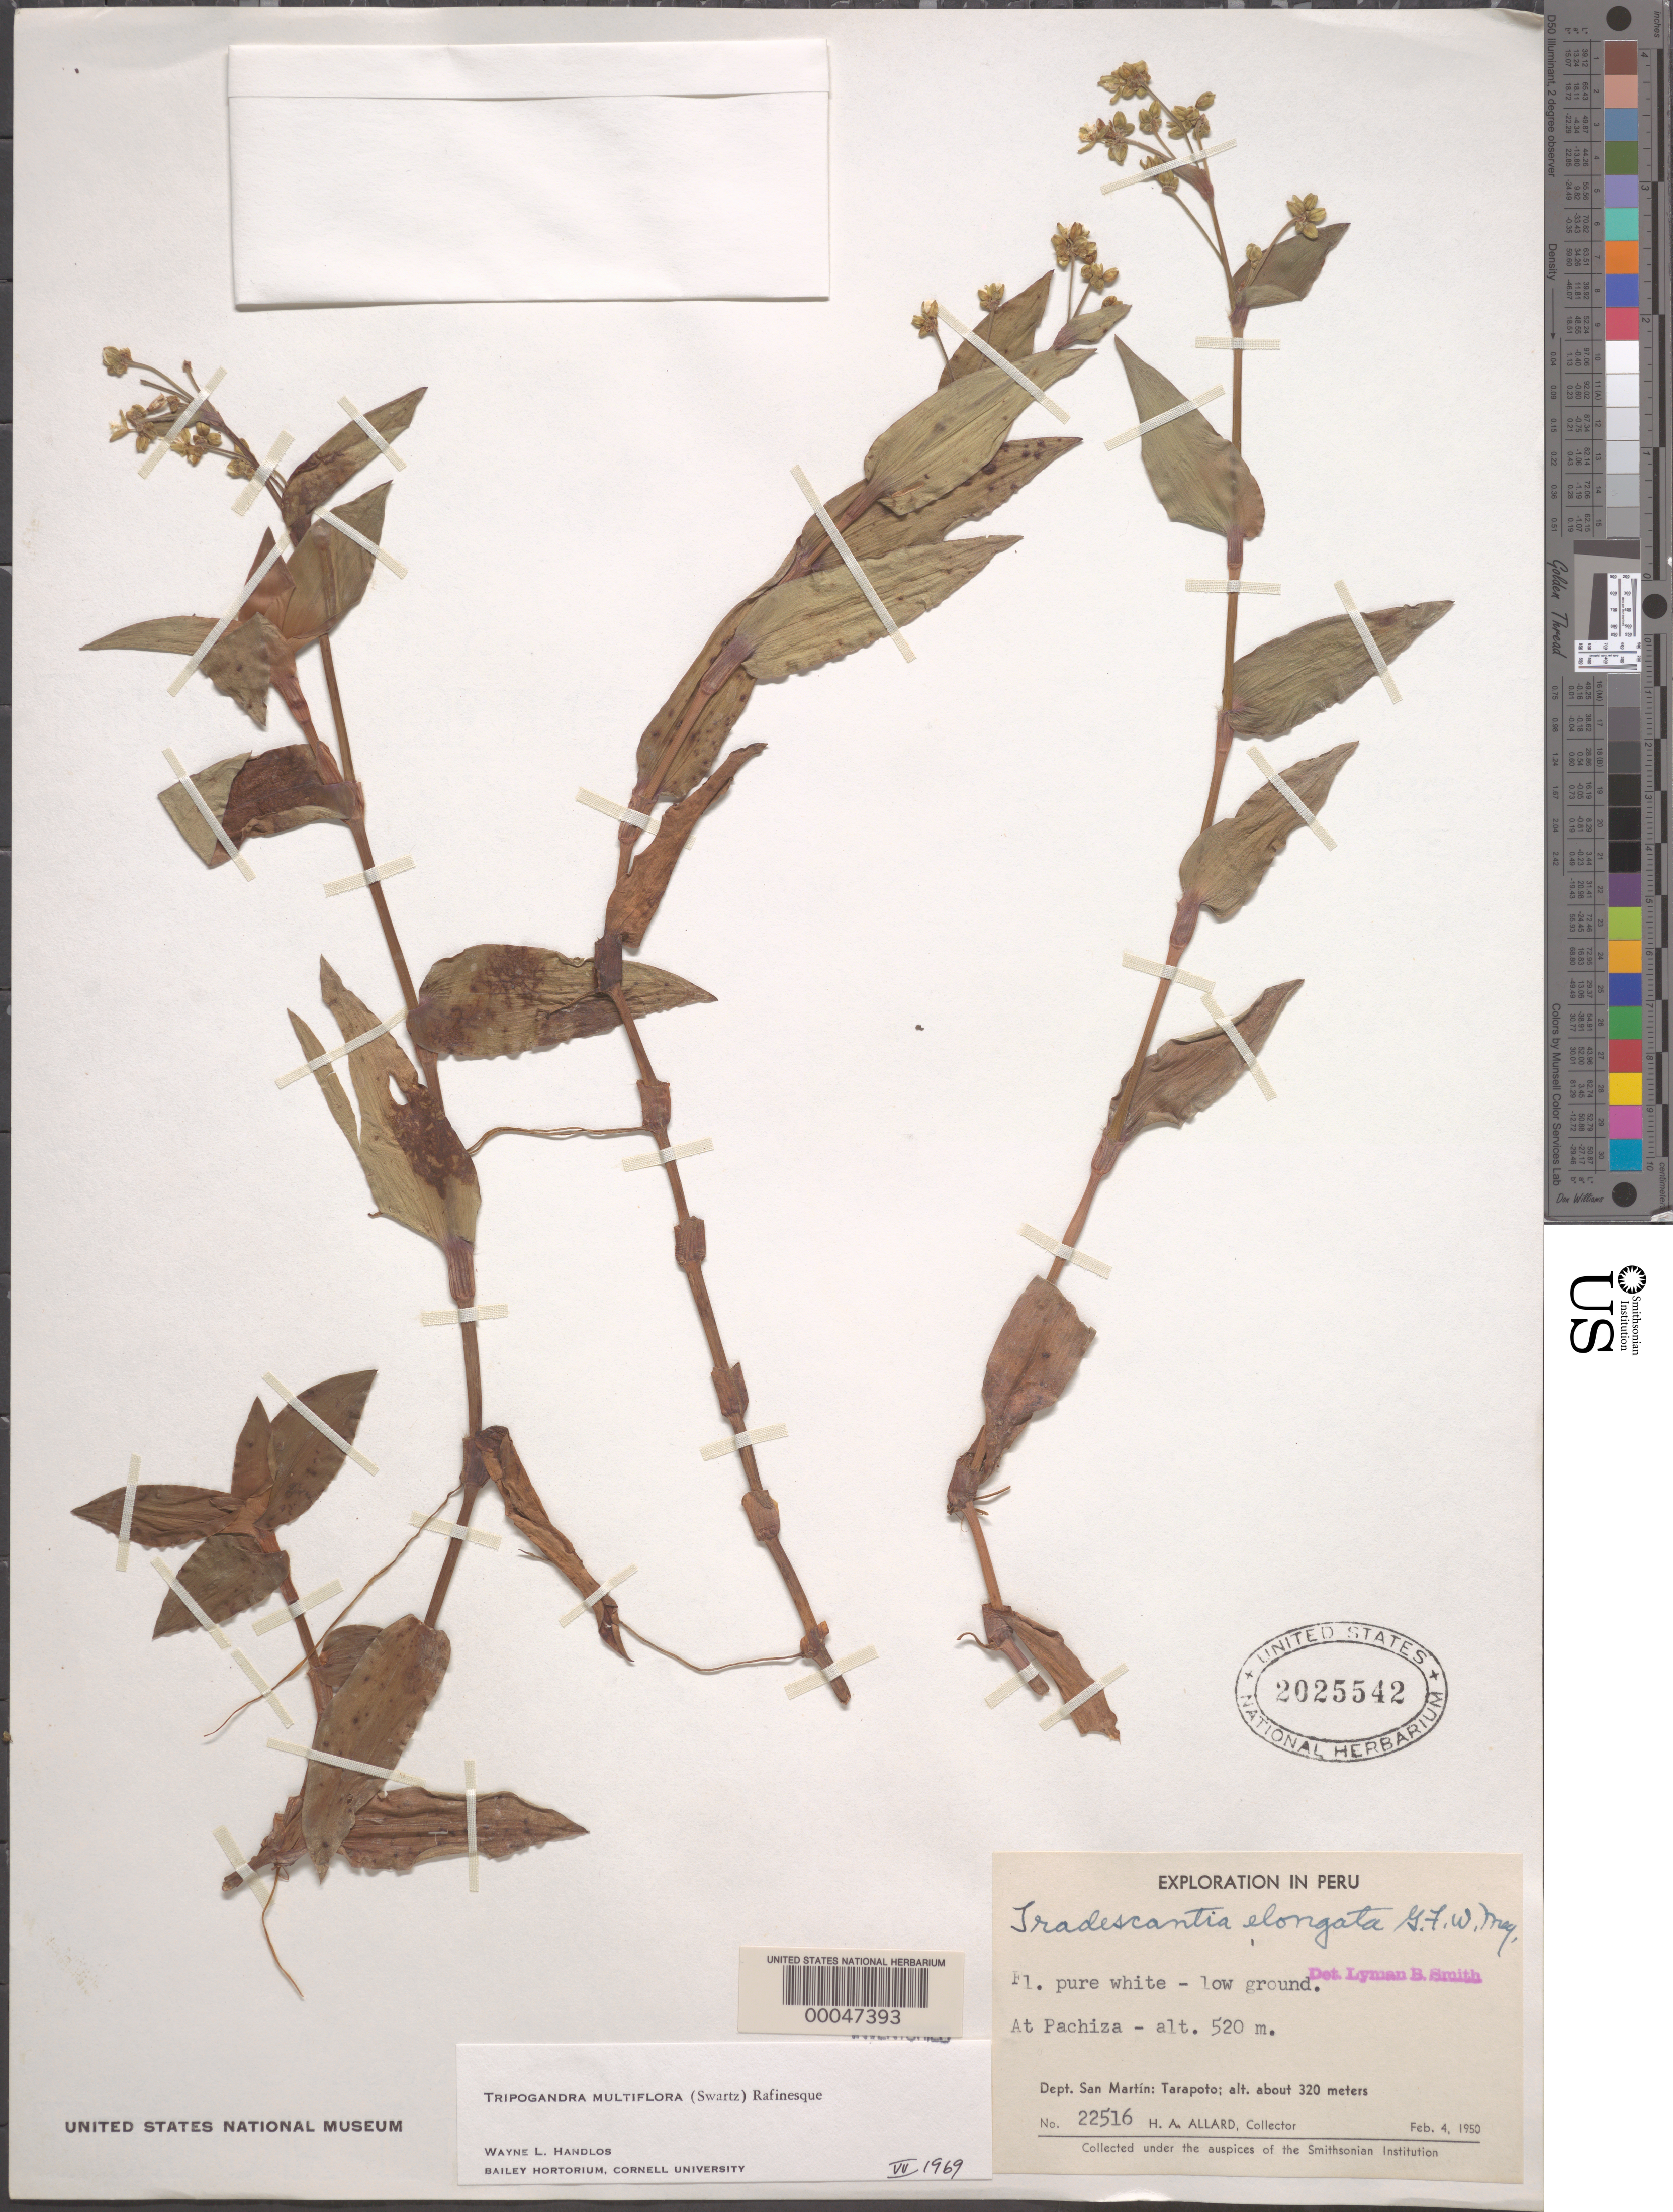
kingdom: Plantae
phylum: Tracheophyta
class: Liliopsida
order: Commelinales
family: Commelinaceae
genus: Tripogandra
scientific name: Tripogandra multiflora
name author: (Sw.) Raf.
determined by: Handlos, W. L.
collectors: H. A. Allard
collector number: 22516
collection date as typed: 04 Feb 1950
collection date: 1950-02-04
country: Peru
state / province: San Martín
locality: Taraoto; pachiza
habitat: Low ground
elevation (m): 520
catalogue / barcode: US 2025542